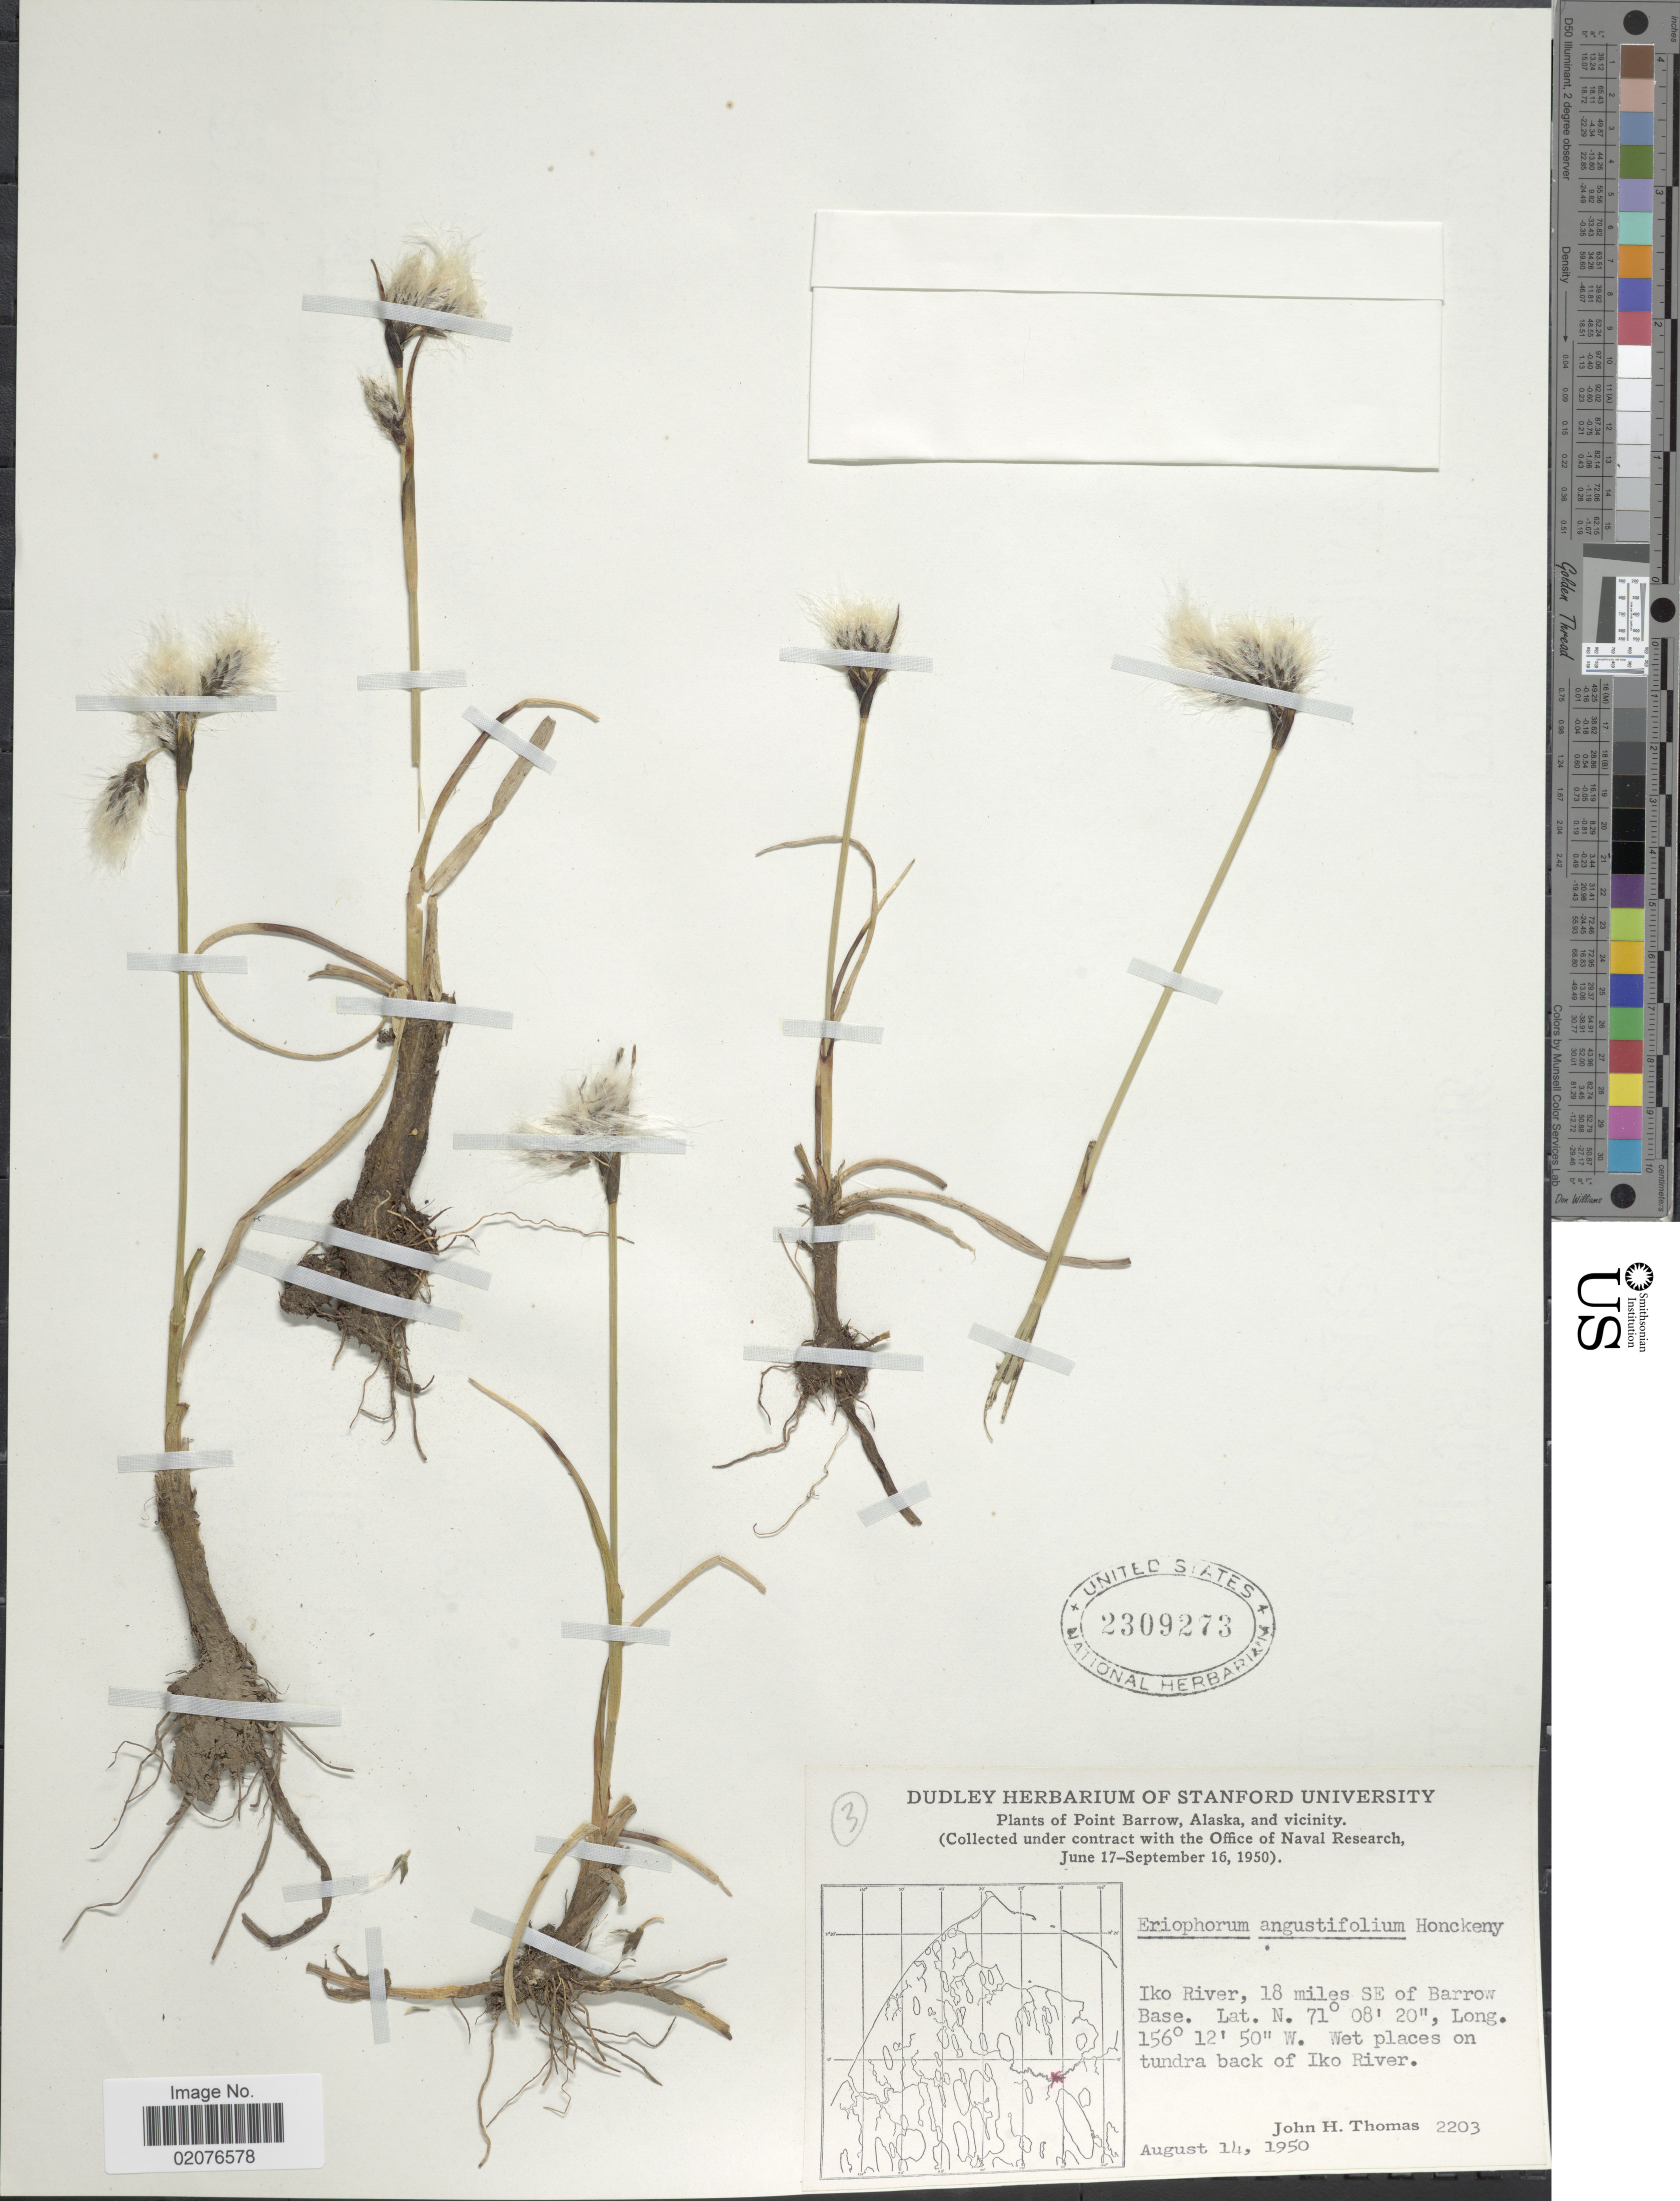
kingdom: Plantae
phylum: Tracheophyta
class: Liliopsida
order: Poales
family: Cyperaceae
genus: Eriophorum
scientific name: Eriophorum angustifolium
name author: Honck.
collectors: J. H. Thomas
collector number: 2203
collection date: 1950-08-14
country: United States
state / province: Alaska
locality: Point Barrow, and vicinity, Iko River, 18 miles SE of Barrow Base. Wet places on tundra back of Iko River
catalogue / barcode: US 2309273